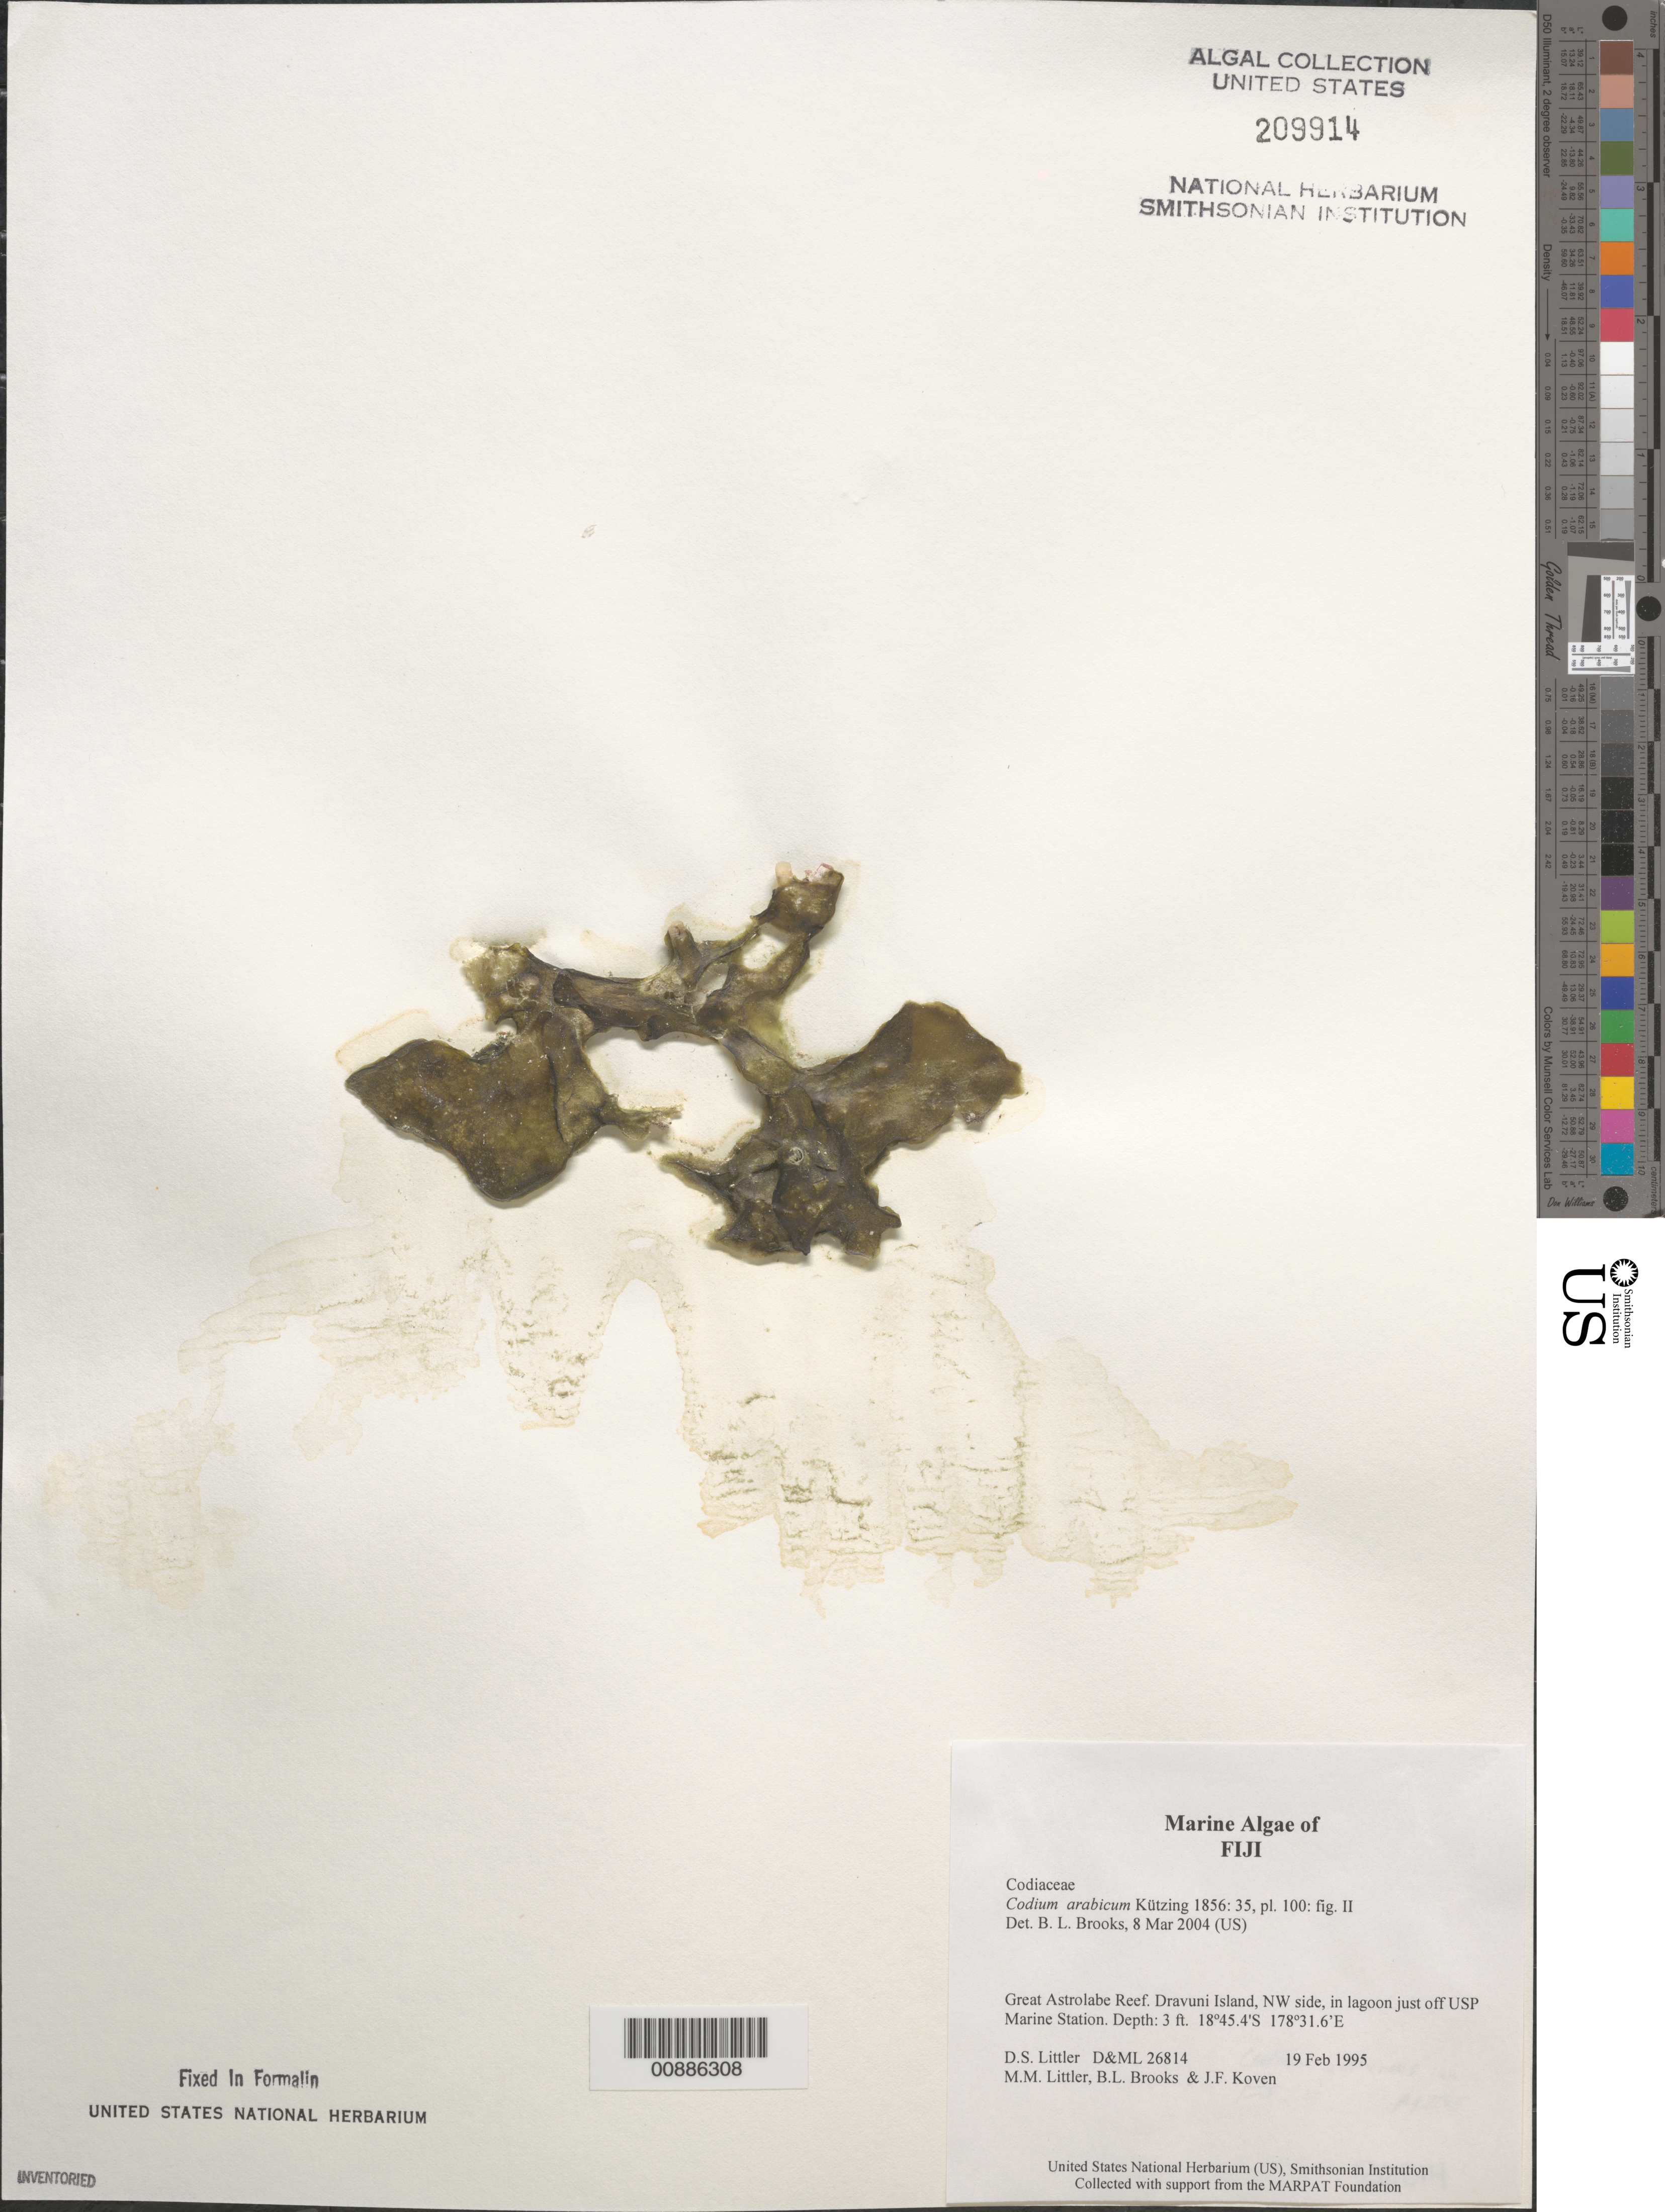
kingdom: Plantae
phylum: Chlorophyta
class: Ulvophyceae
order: Bryopsidales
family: Codiaceae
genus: Codium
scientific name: Codium arabicum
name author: Kütz.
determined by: Brooks, B. L., (BOT), Smithsonian Institution - National Museum of Natural History (UNITED STATES)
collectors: D. S. Littler, M. M. Littler, B. Brooks & J. Koven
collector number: D&ML 26814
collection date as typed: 19 Feb 1995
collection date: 1995-02-19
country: Fiji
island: Dravuni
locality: Great Astrolabe Reef, northwest side of island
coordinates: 18 45.4'S, 178 31.6'E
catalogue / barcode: US 209914